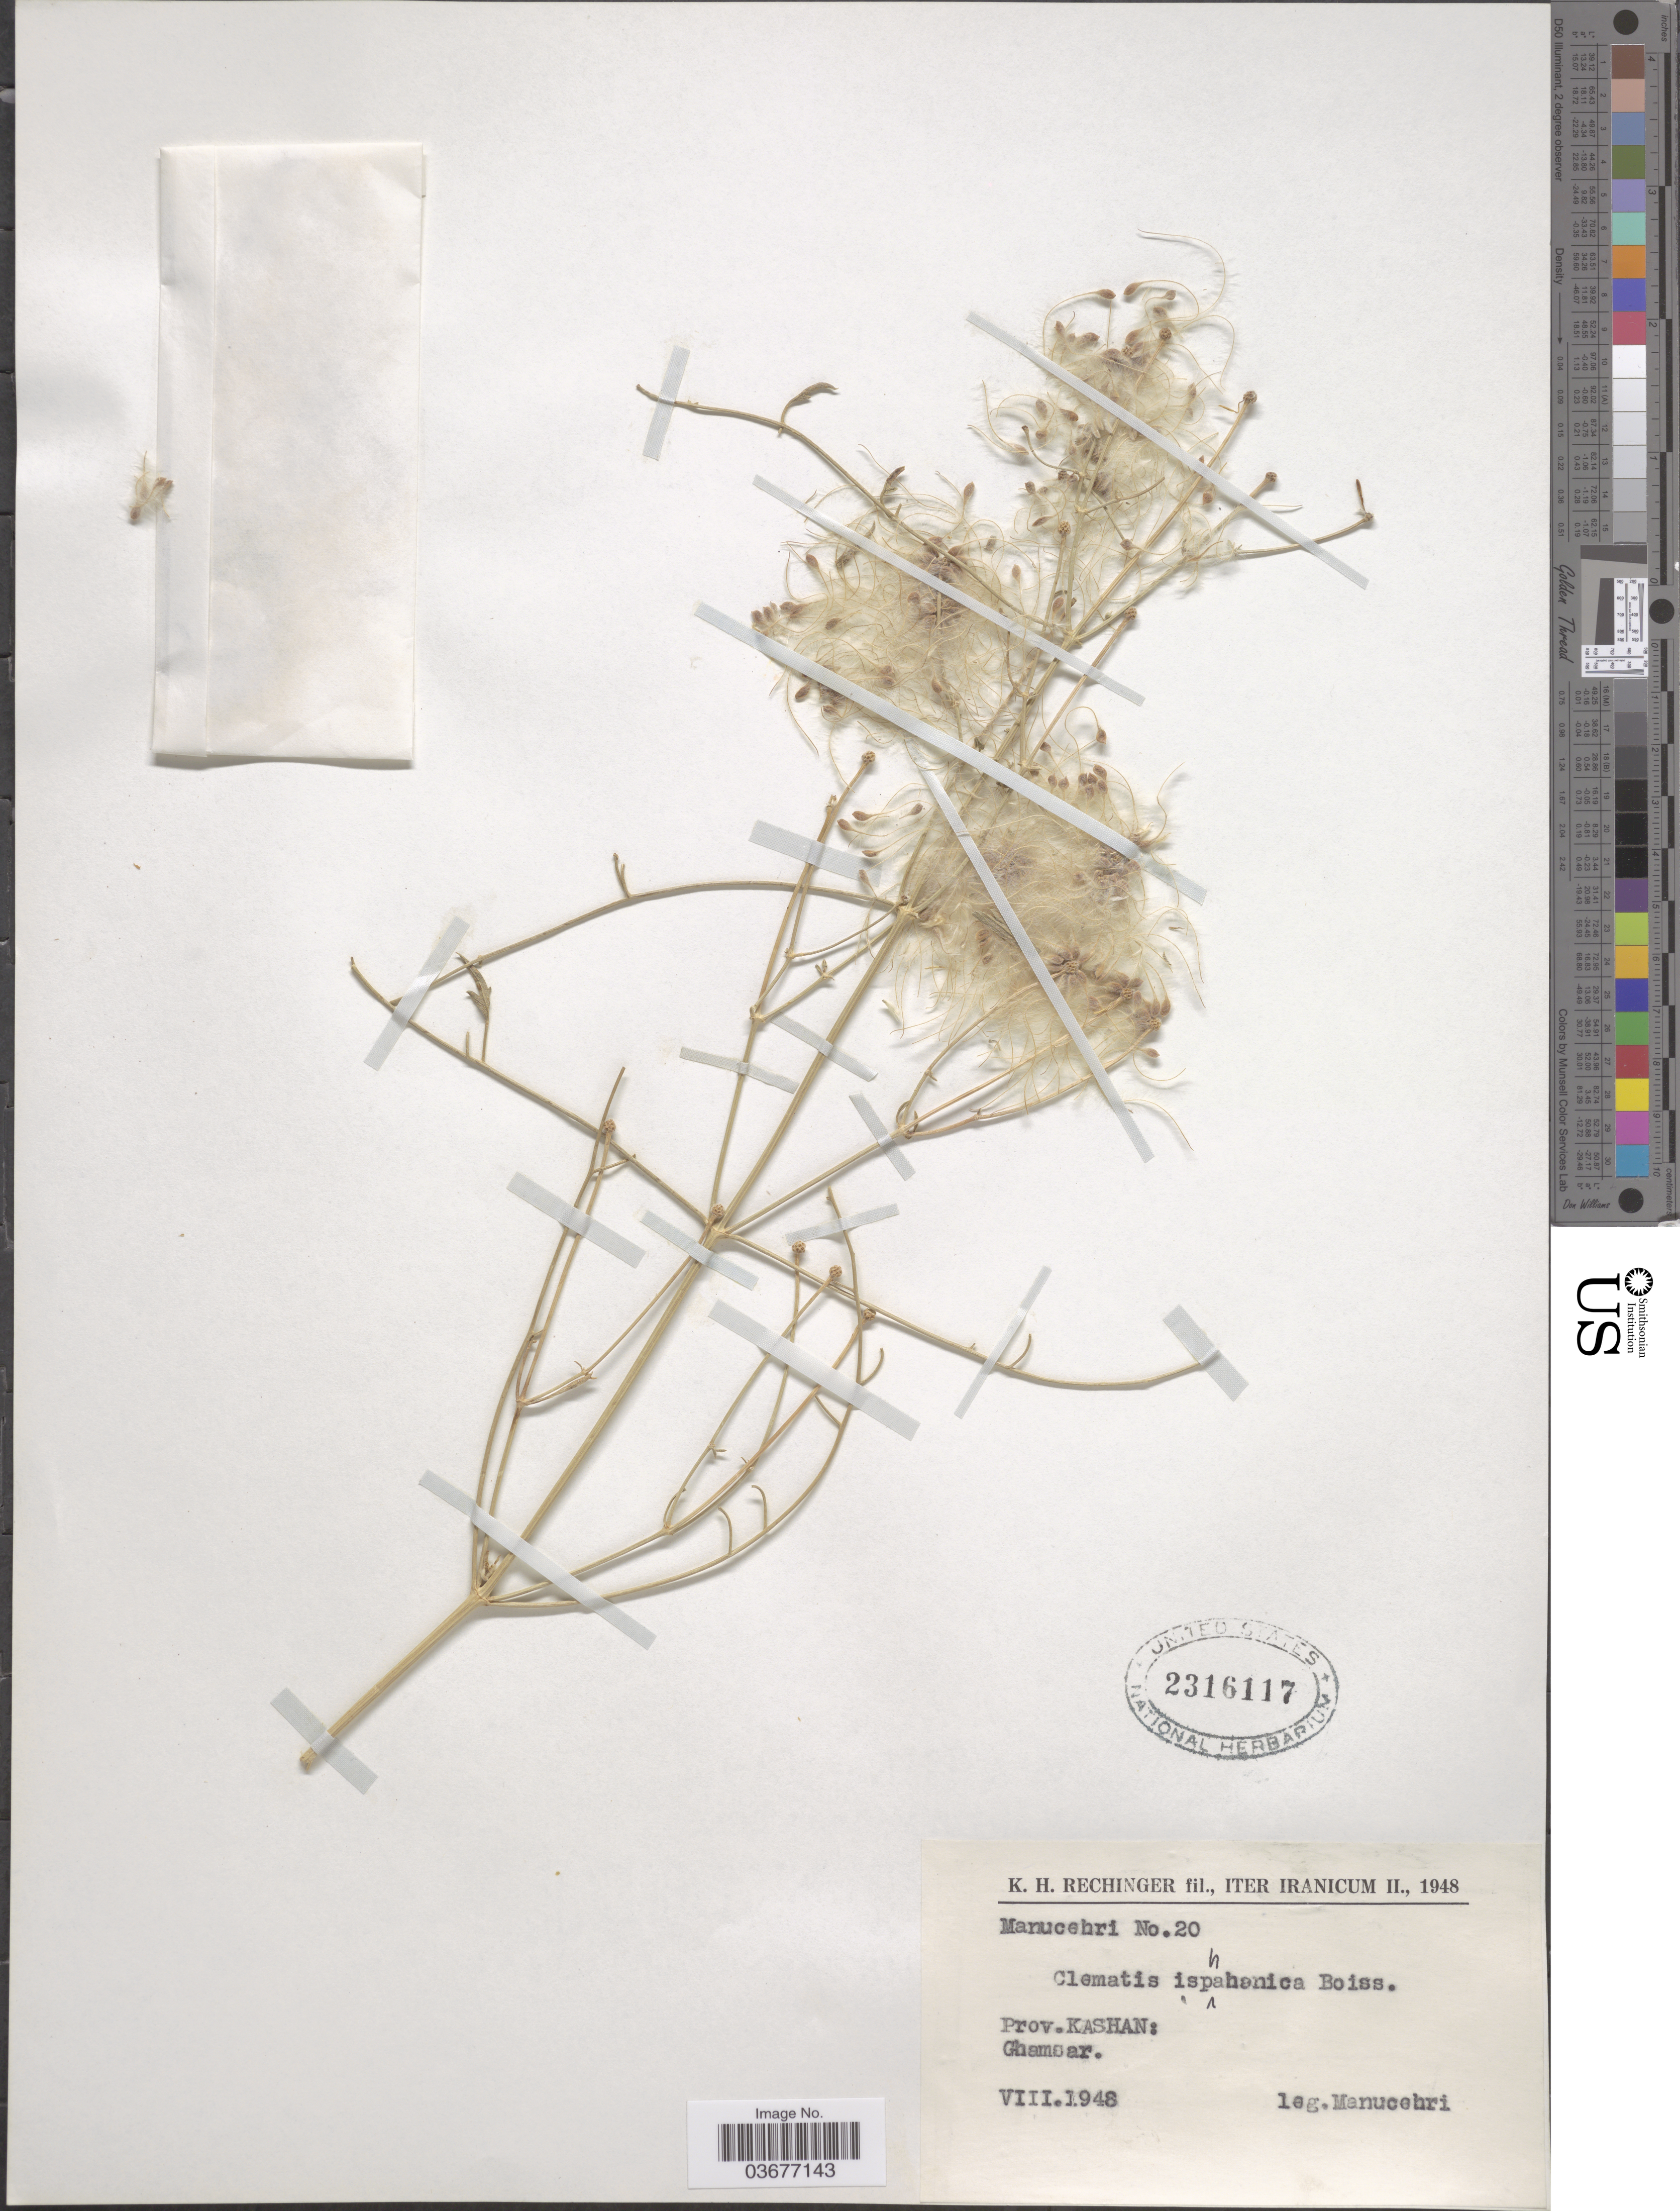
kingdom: Plantae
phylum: Tracheophyta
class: Magnoliopsida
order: Ranunculales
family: Ranunculaceae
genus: Clematis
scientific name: Clematis ispahanica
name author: Boiss.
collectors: Manucehri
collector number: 20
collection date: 1948-08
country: Iran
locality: Prov. Kashan: Ghamsar.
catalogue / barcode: US 2316117